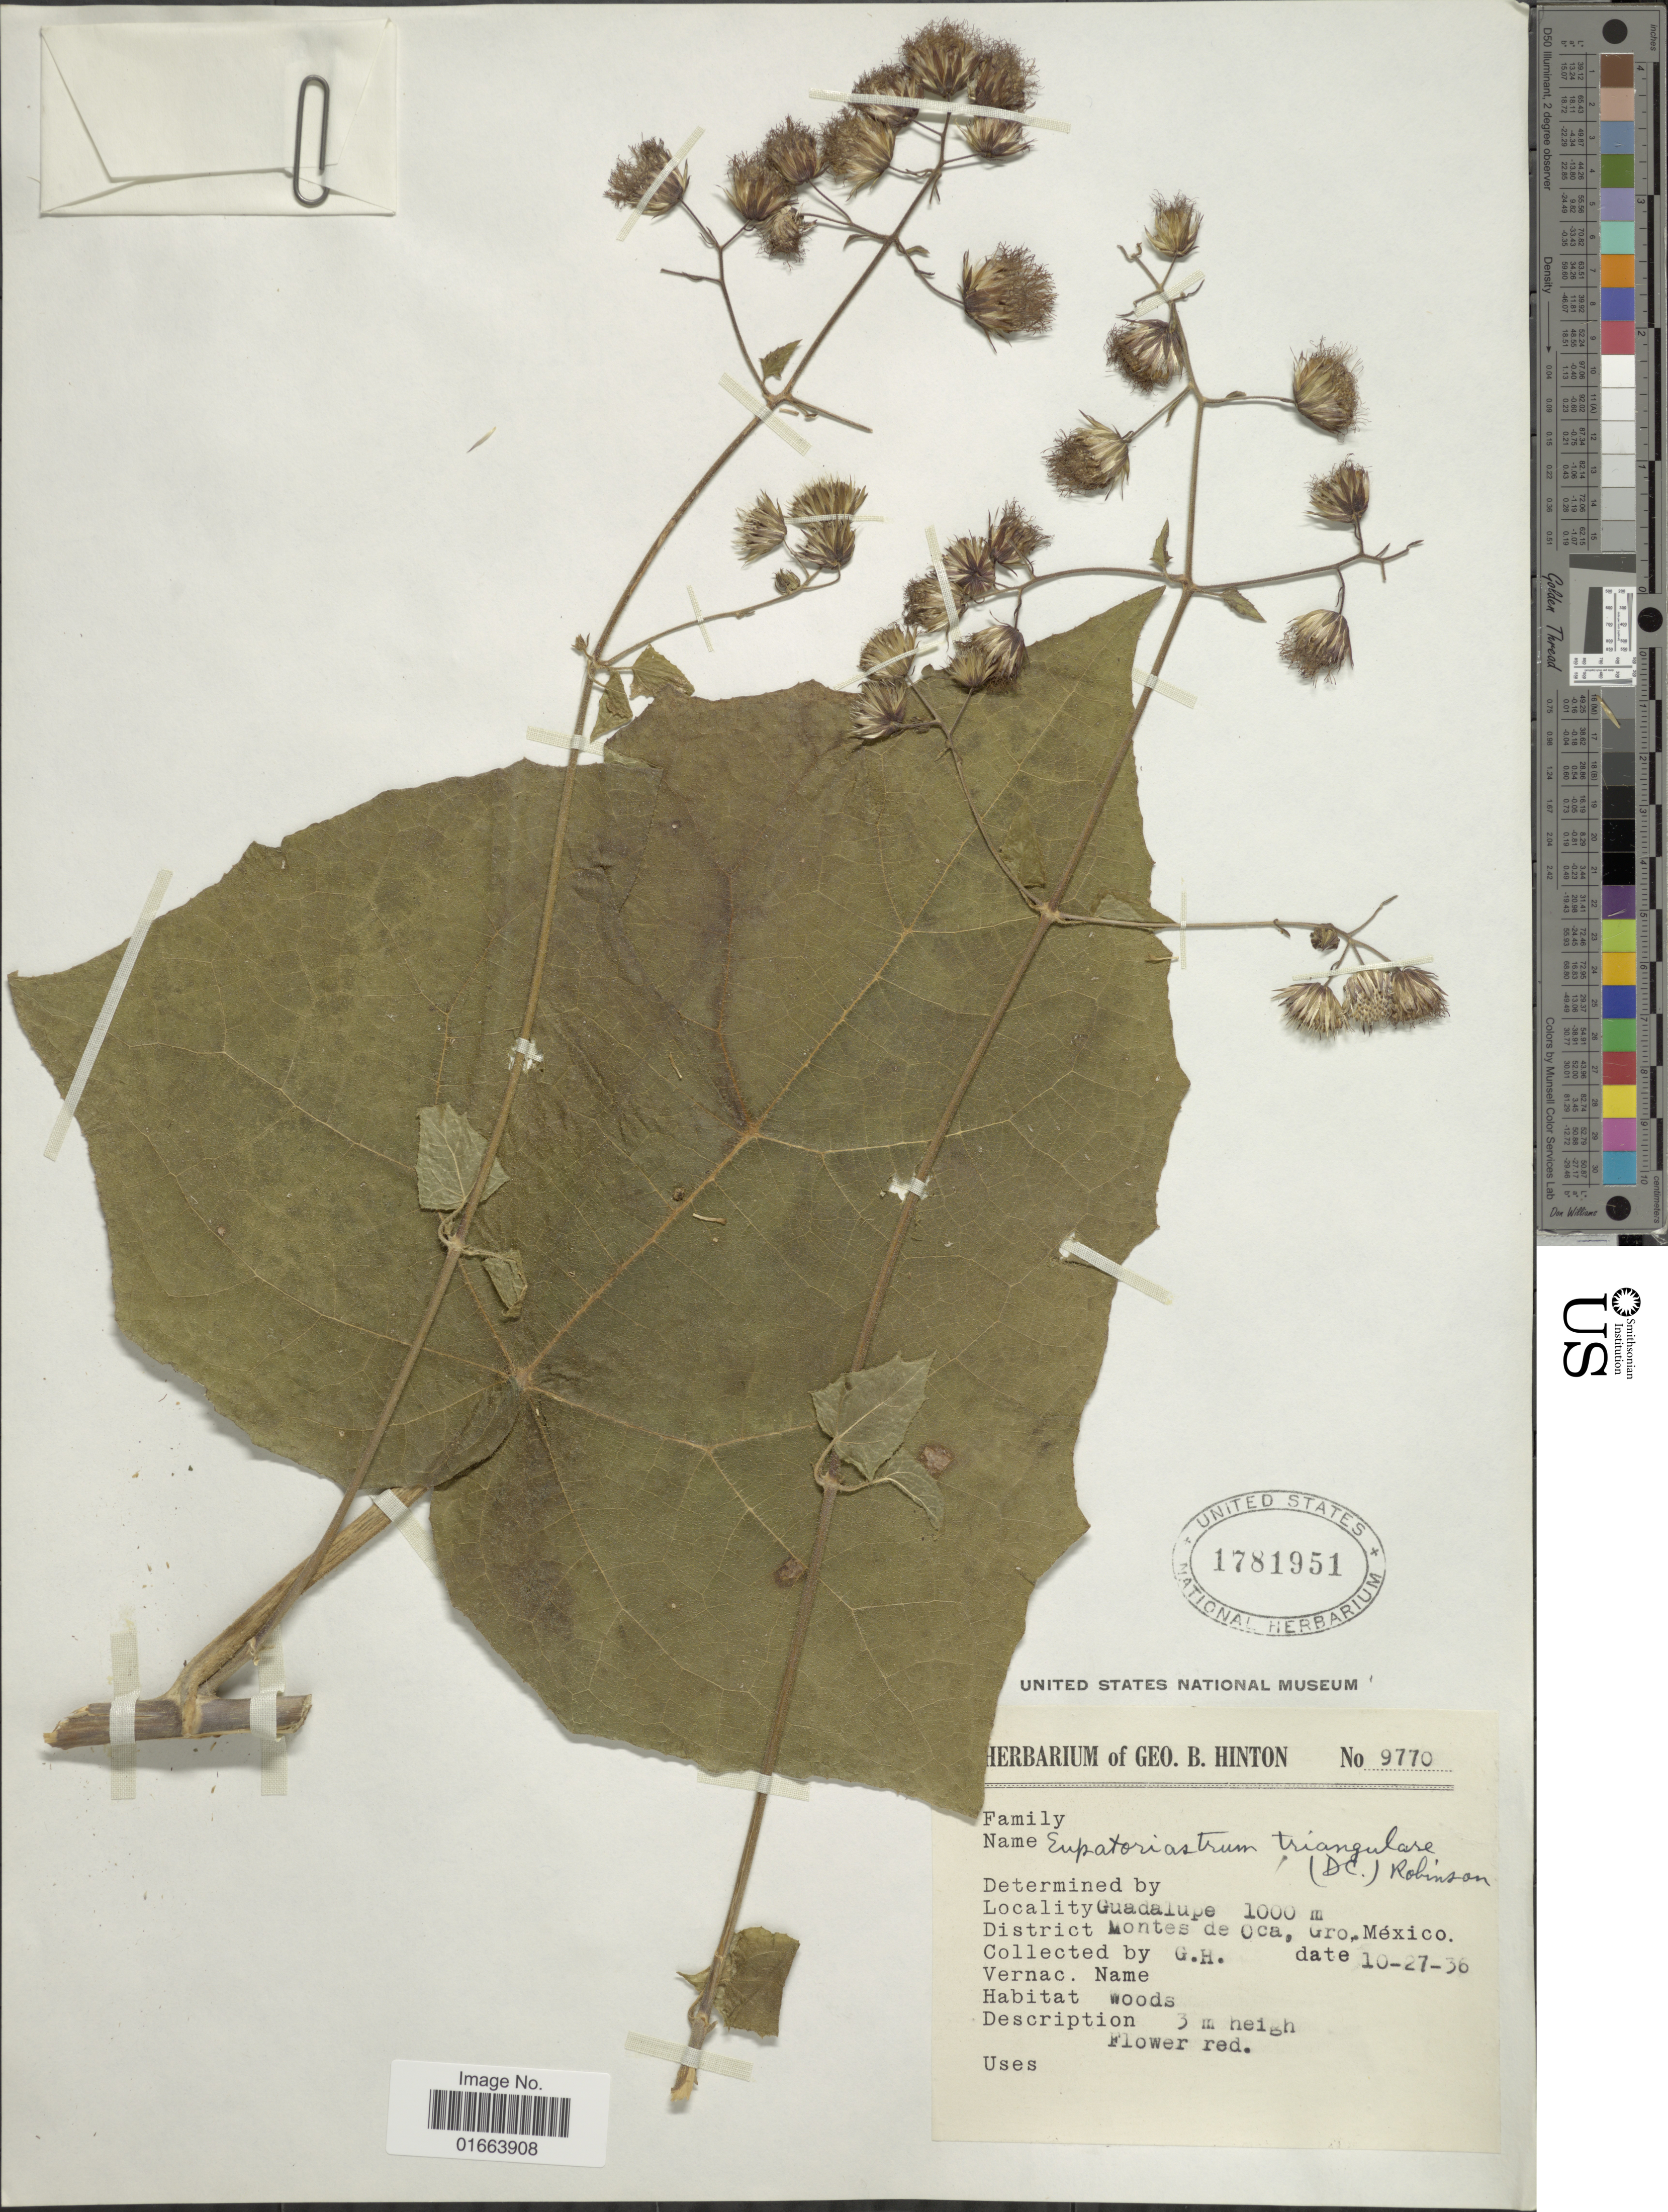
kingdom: Plantae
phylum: Tracheophyta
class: Magnoliopsida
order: Asterales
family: Asteraceae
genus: Eupatoriastrum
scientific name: Eupatoriastrum triangulare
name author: (DC.) B.L. Rob.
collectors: G. B. Hinton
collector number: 9770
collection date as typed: Transcribed d/m/y: 27/10/36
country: Mexico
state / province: Guerrero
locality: Guadalupe. District Montes de Oca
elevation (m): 1000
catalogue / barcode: US 1781951